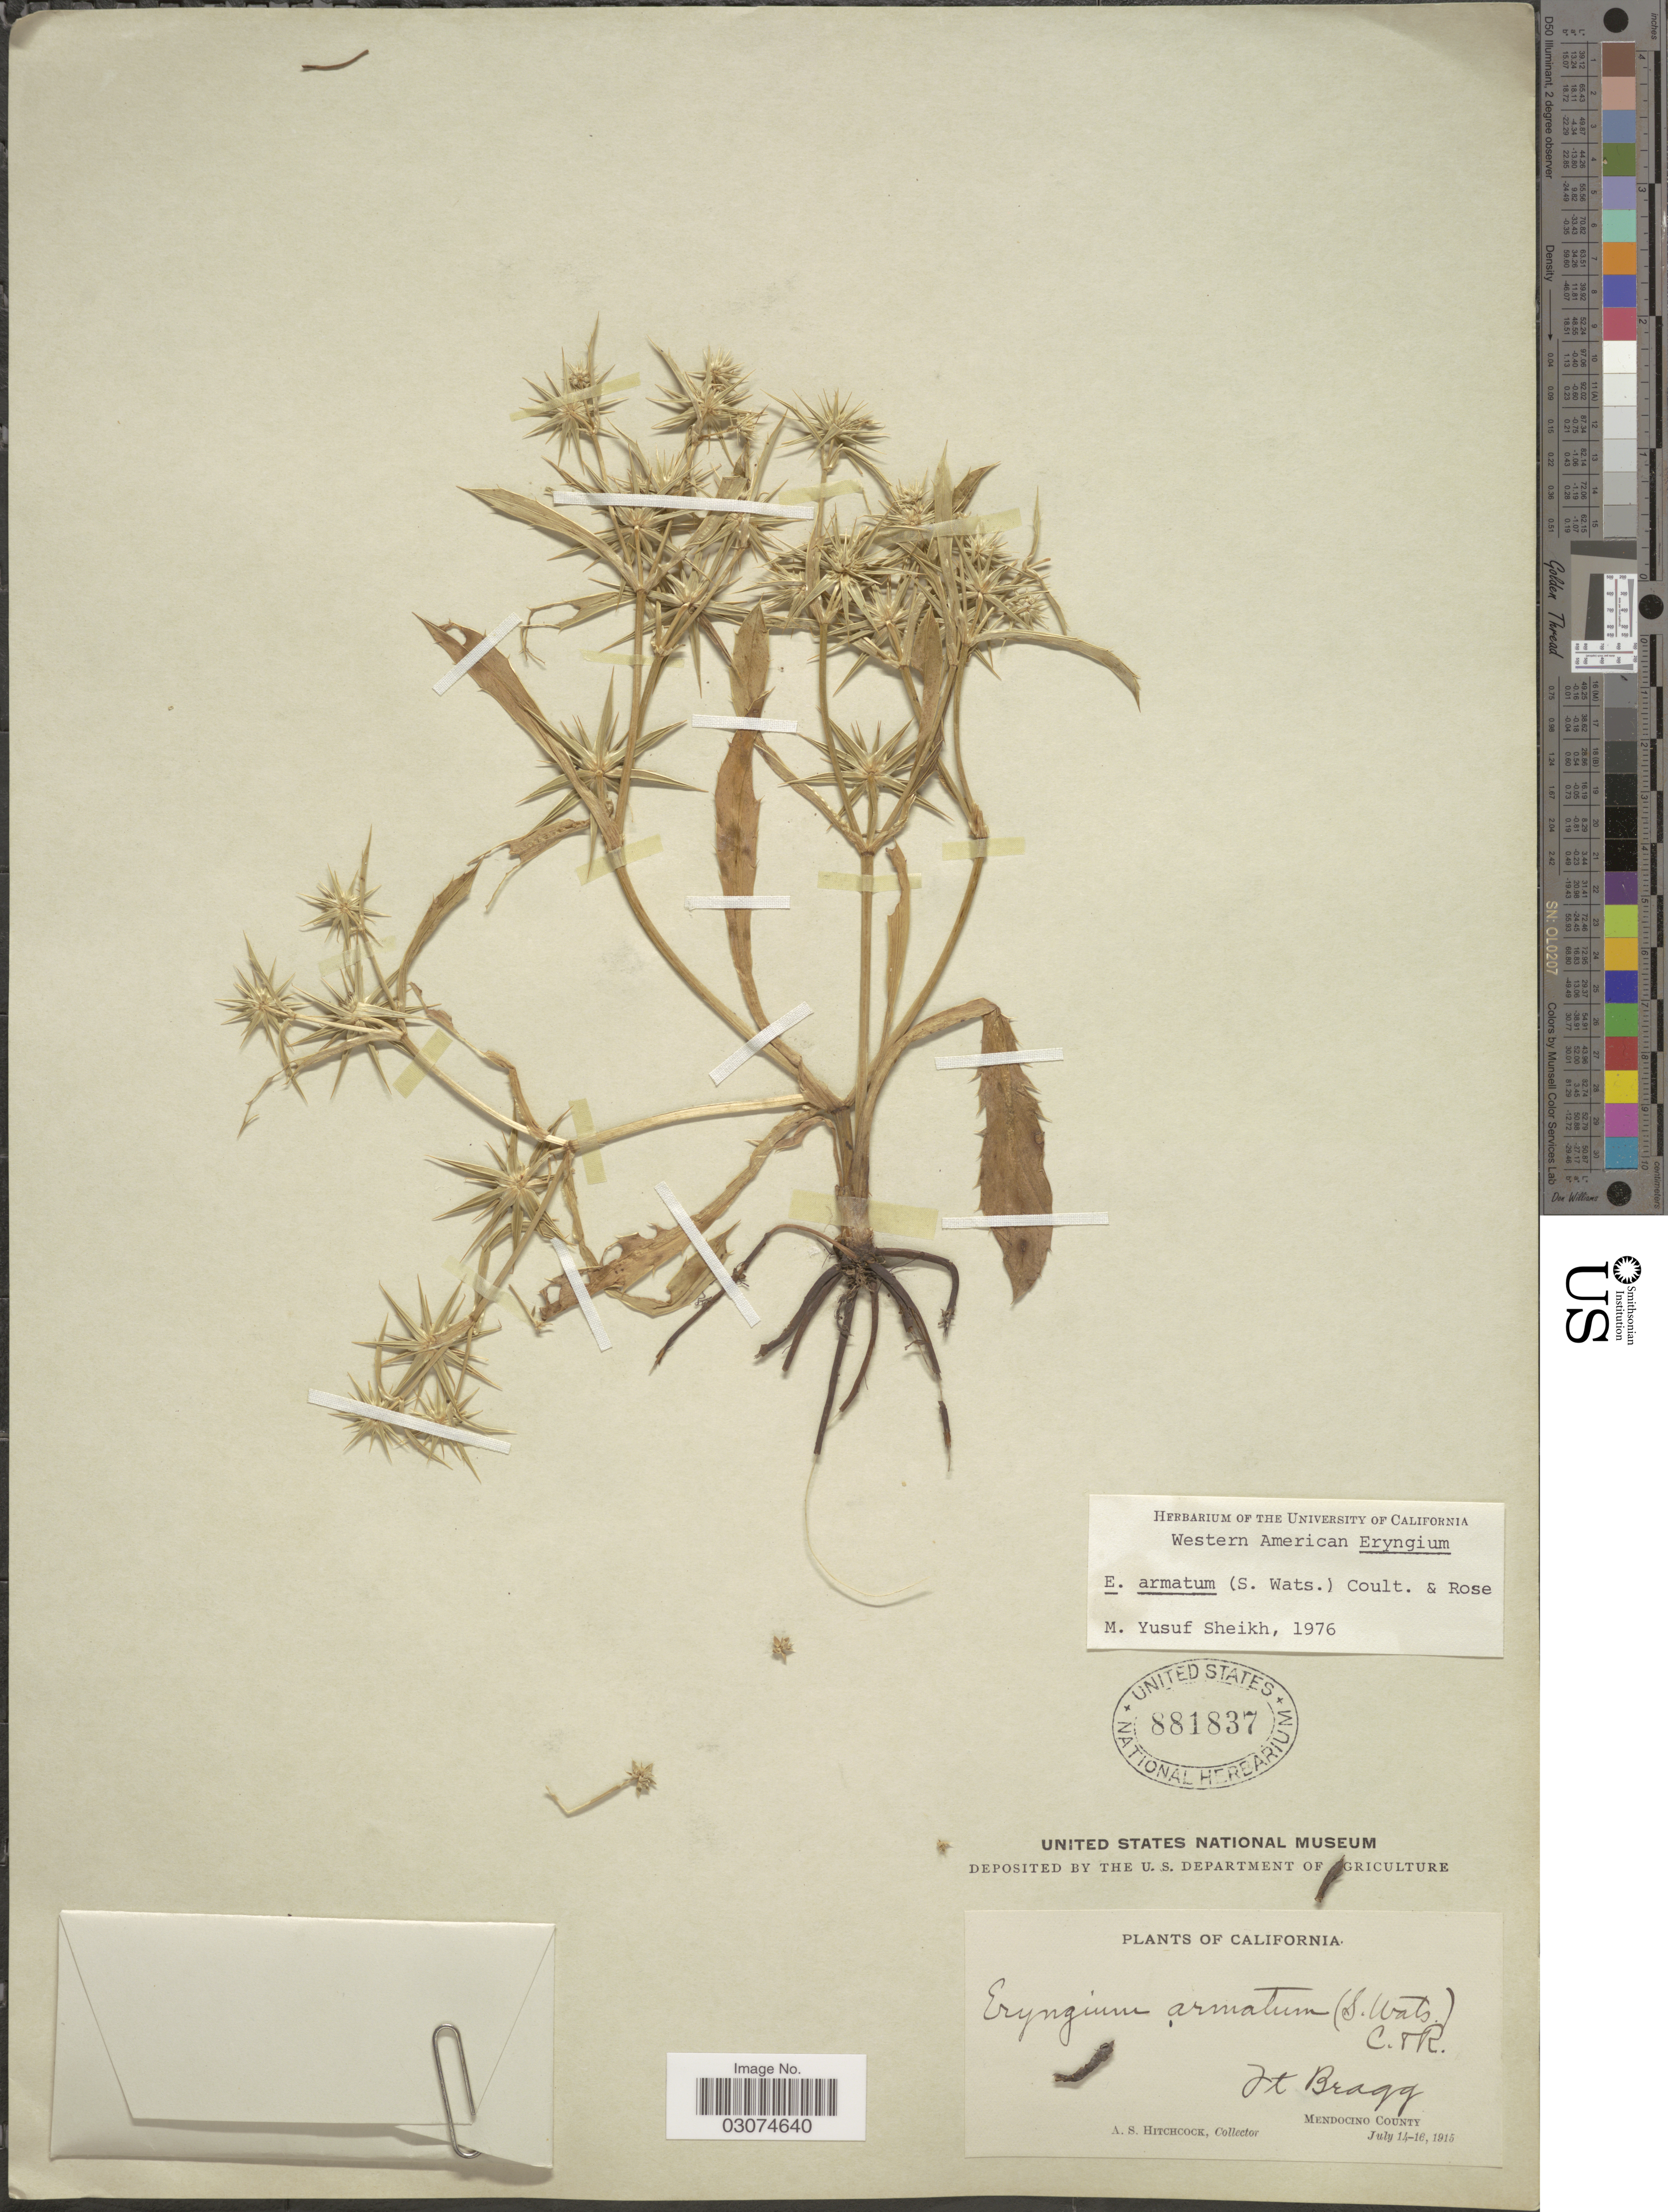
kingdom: Plantae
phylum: Tracheophyta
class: Magnoliopsida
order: Apiales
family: Apiaceae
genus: Eryngium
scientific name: Eryngium armatum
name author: (S. Watson) J.M. Coult. & Rose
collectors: A. S. Hitchcock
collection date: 1915-07-14/1915-07-16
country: United States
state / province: California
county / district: Mendocino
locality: Ft Bragg. Mendocino County.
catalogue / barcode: US 881837